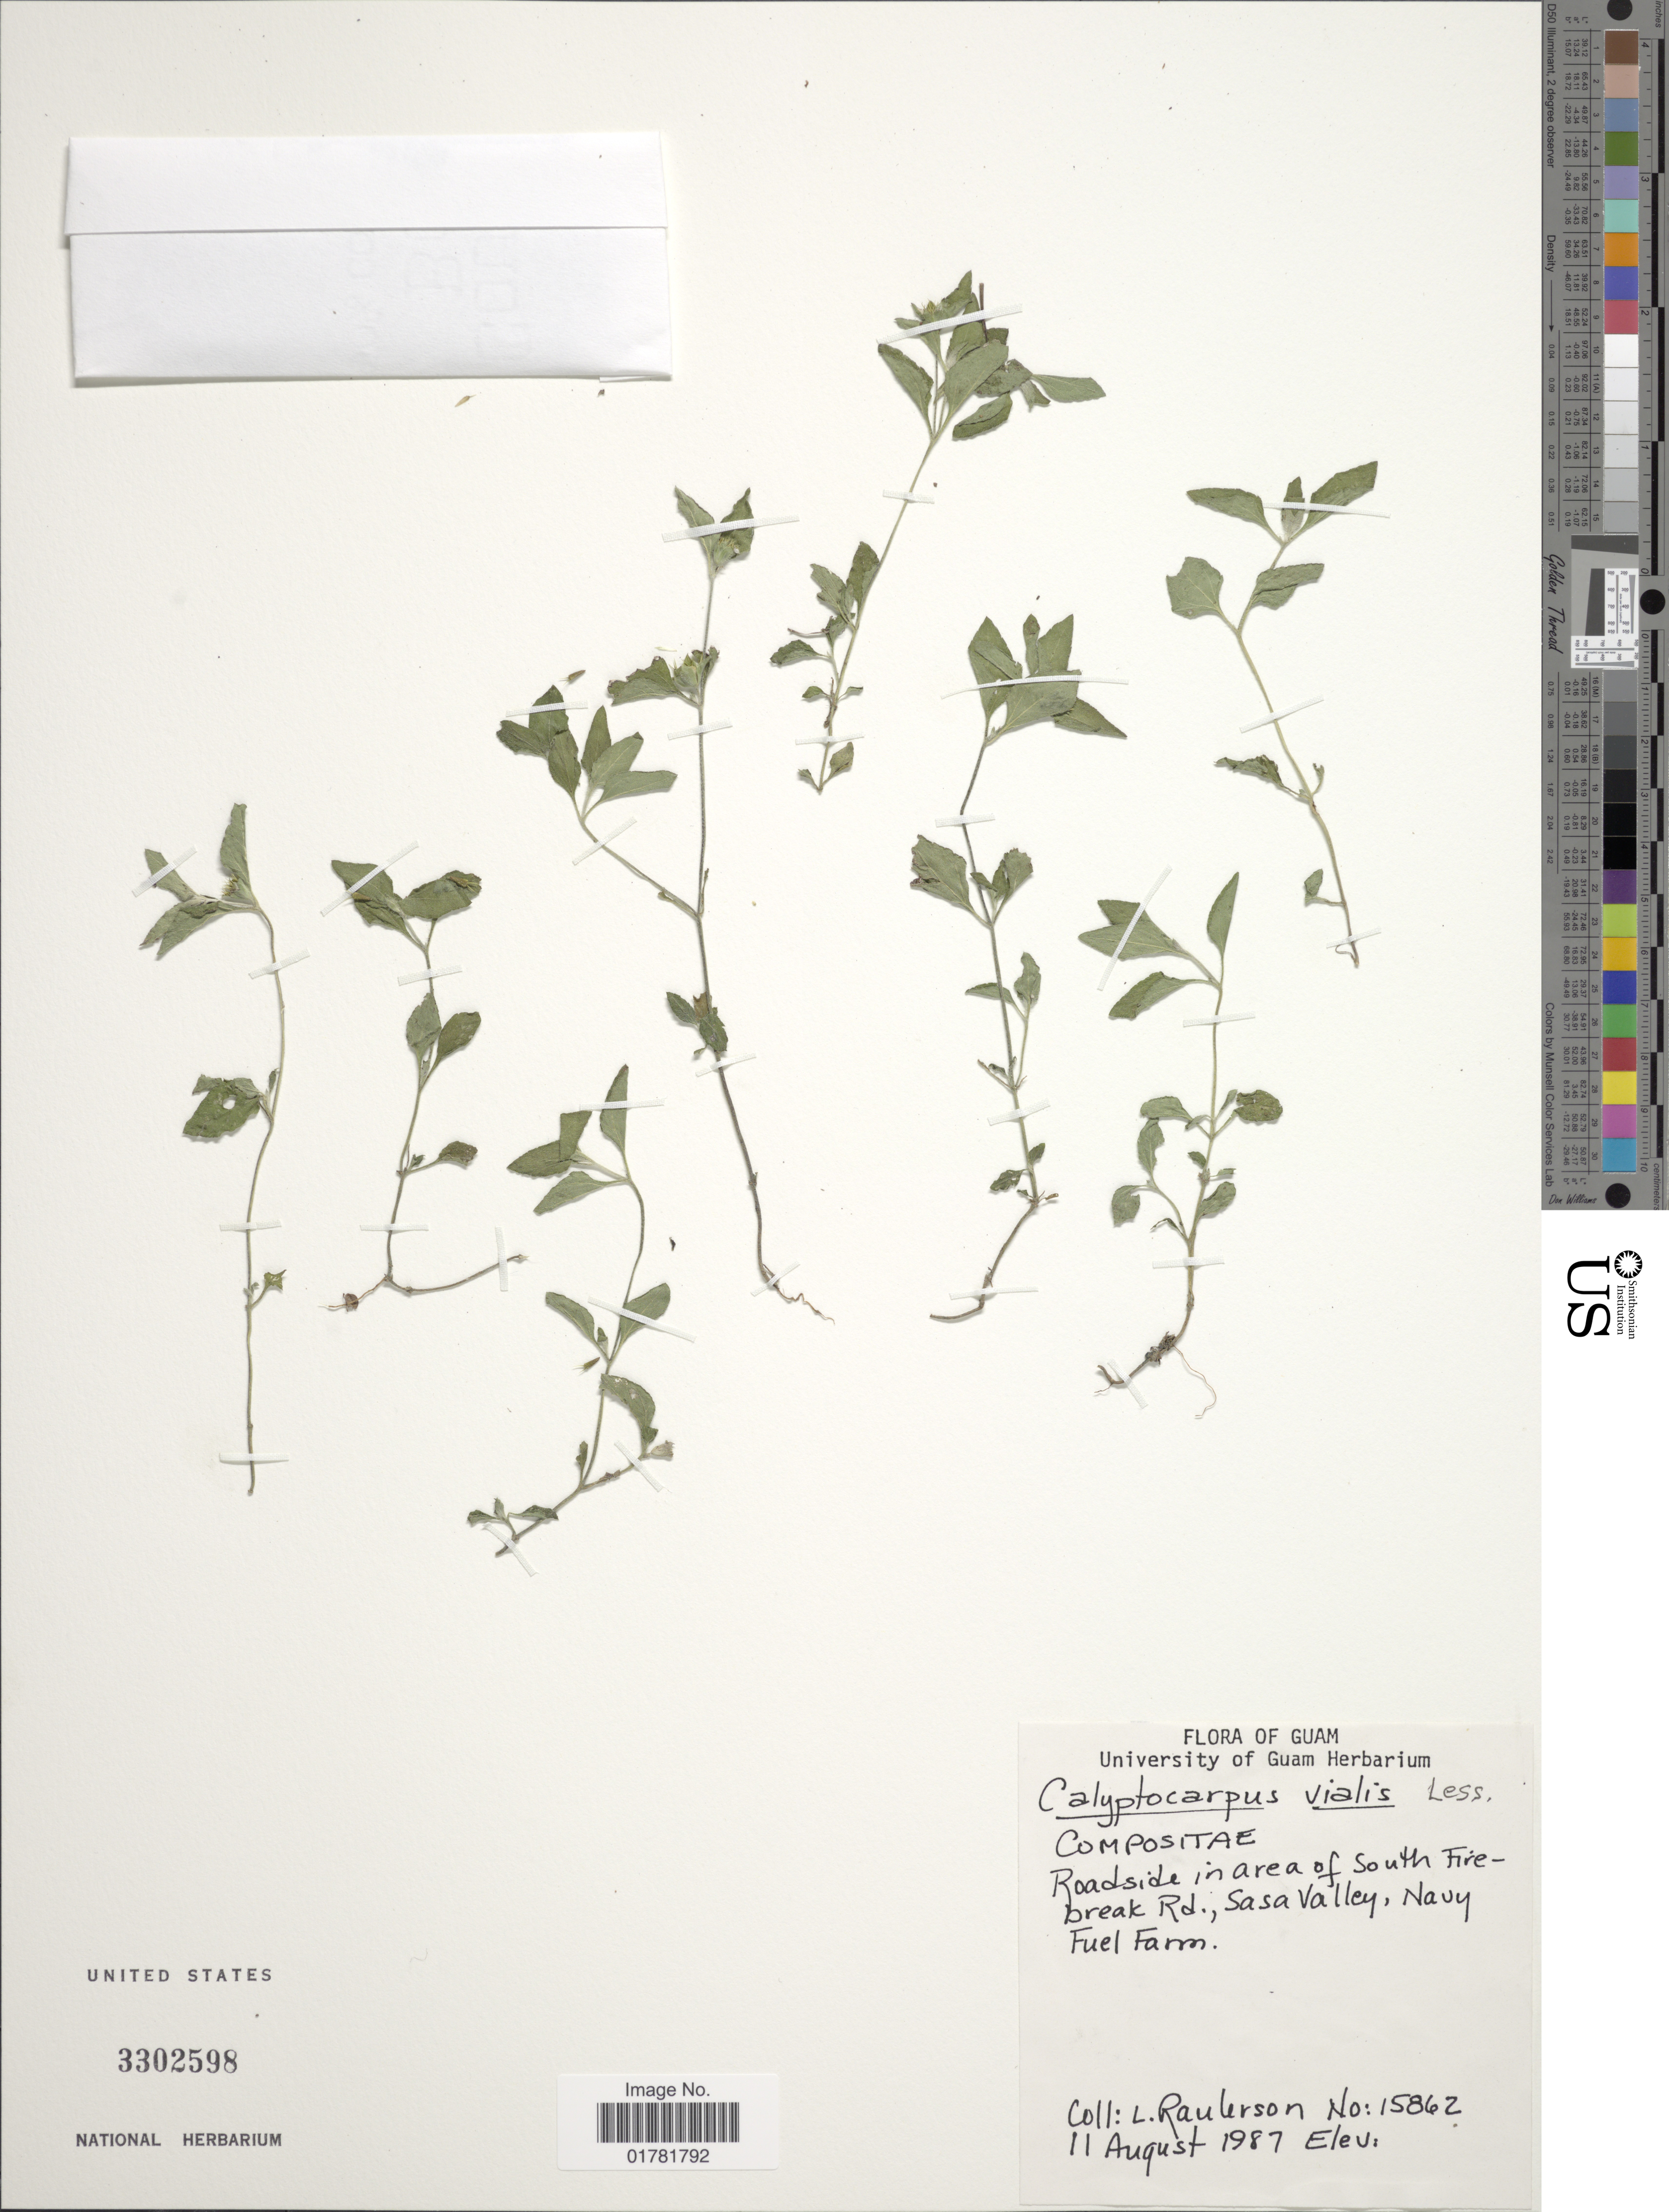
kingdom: Plantae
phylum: Tracheophyta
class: Magnoliopsida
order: Asterales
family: Asteraceae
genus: Calyptocarpus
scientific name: Calyptocarpus vialis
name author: Less.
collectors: L. Raulerson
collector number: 15862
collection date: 1987-08-11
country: Guam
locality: Roadside in arrea of South Firebreak Rd., Sasa Valley, Navy Fuel Farm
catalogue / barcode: US 3302598